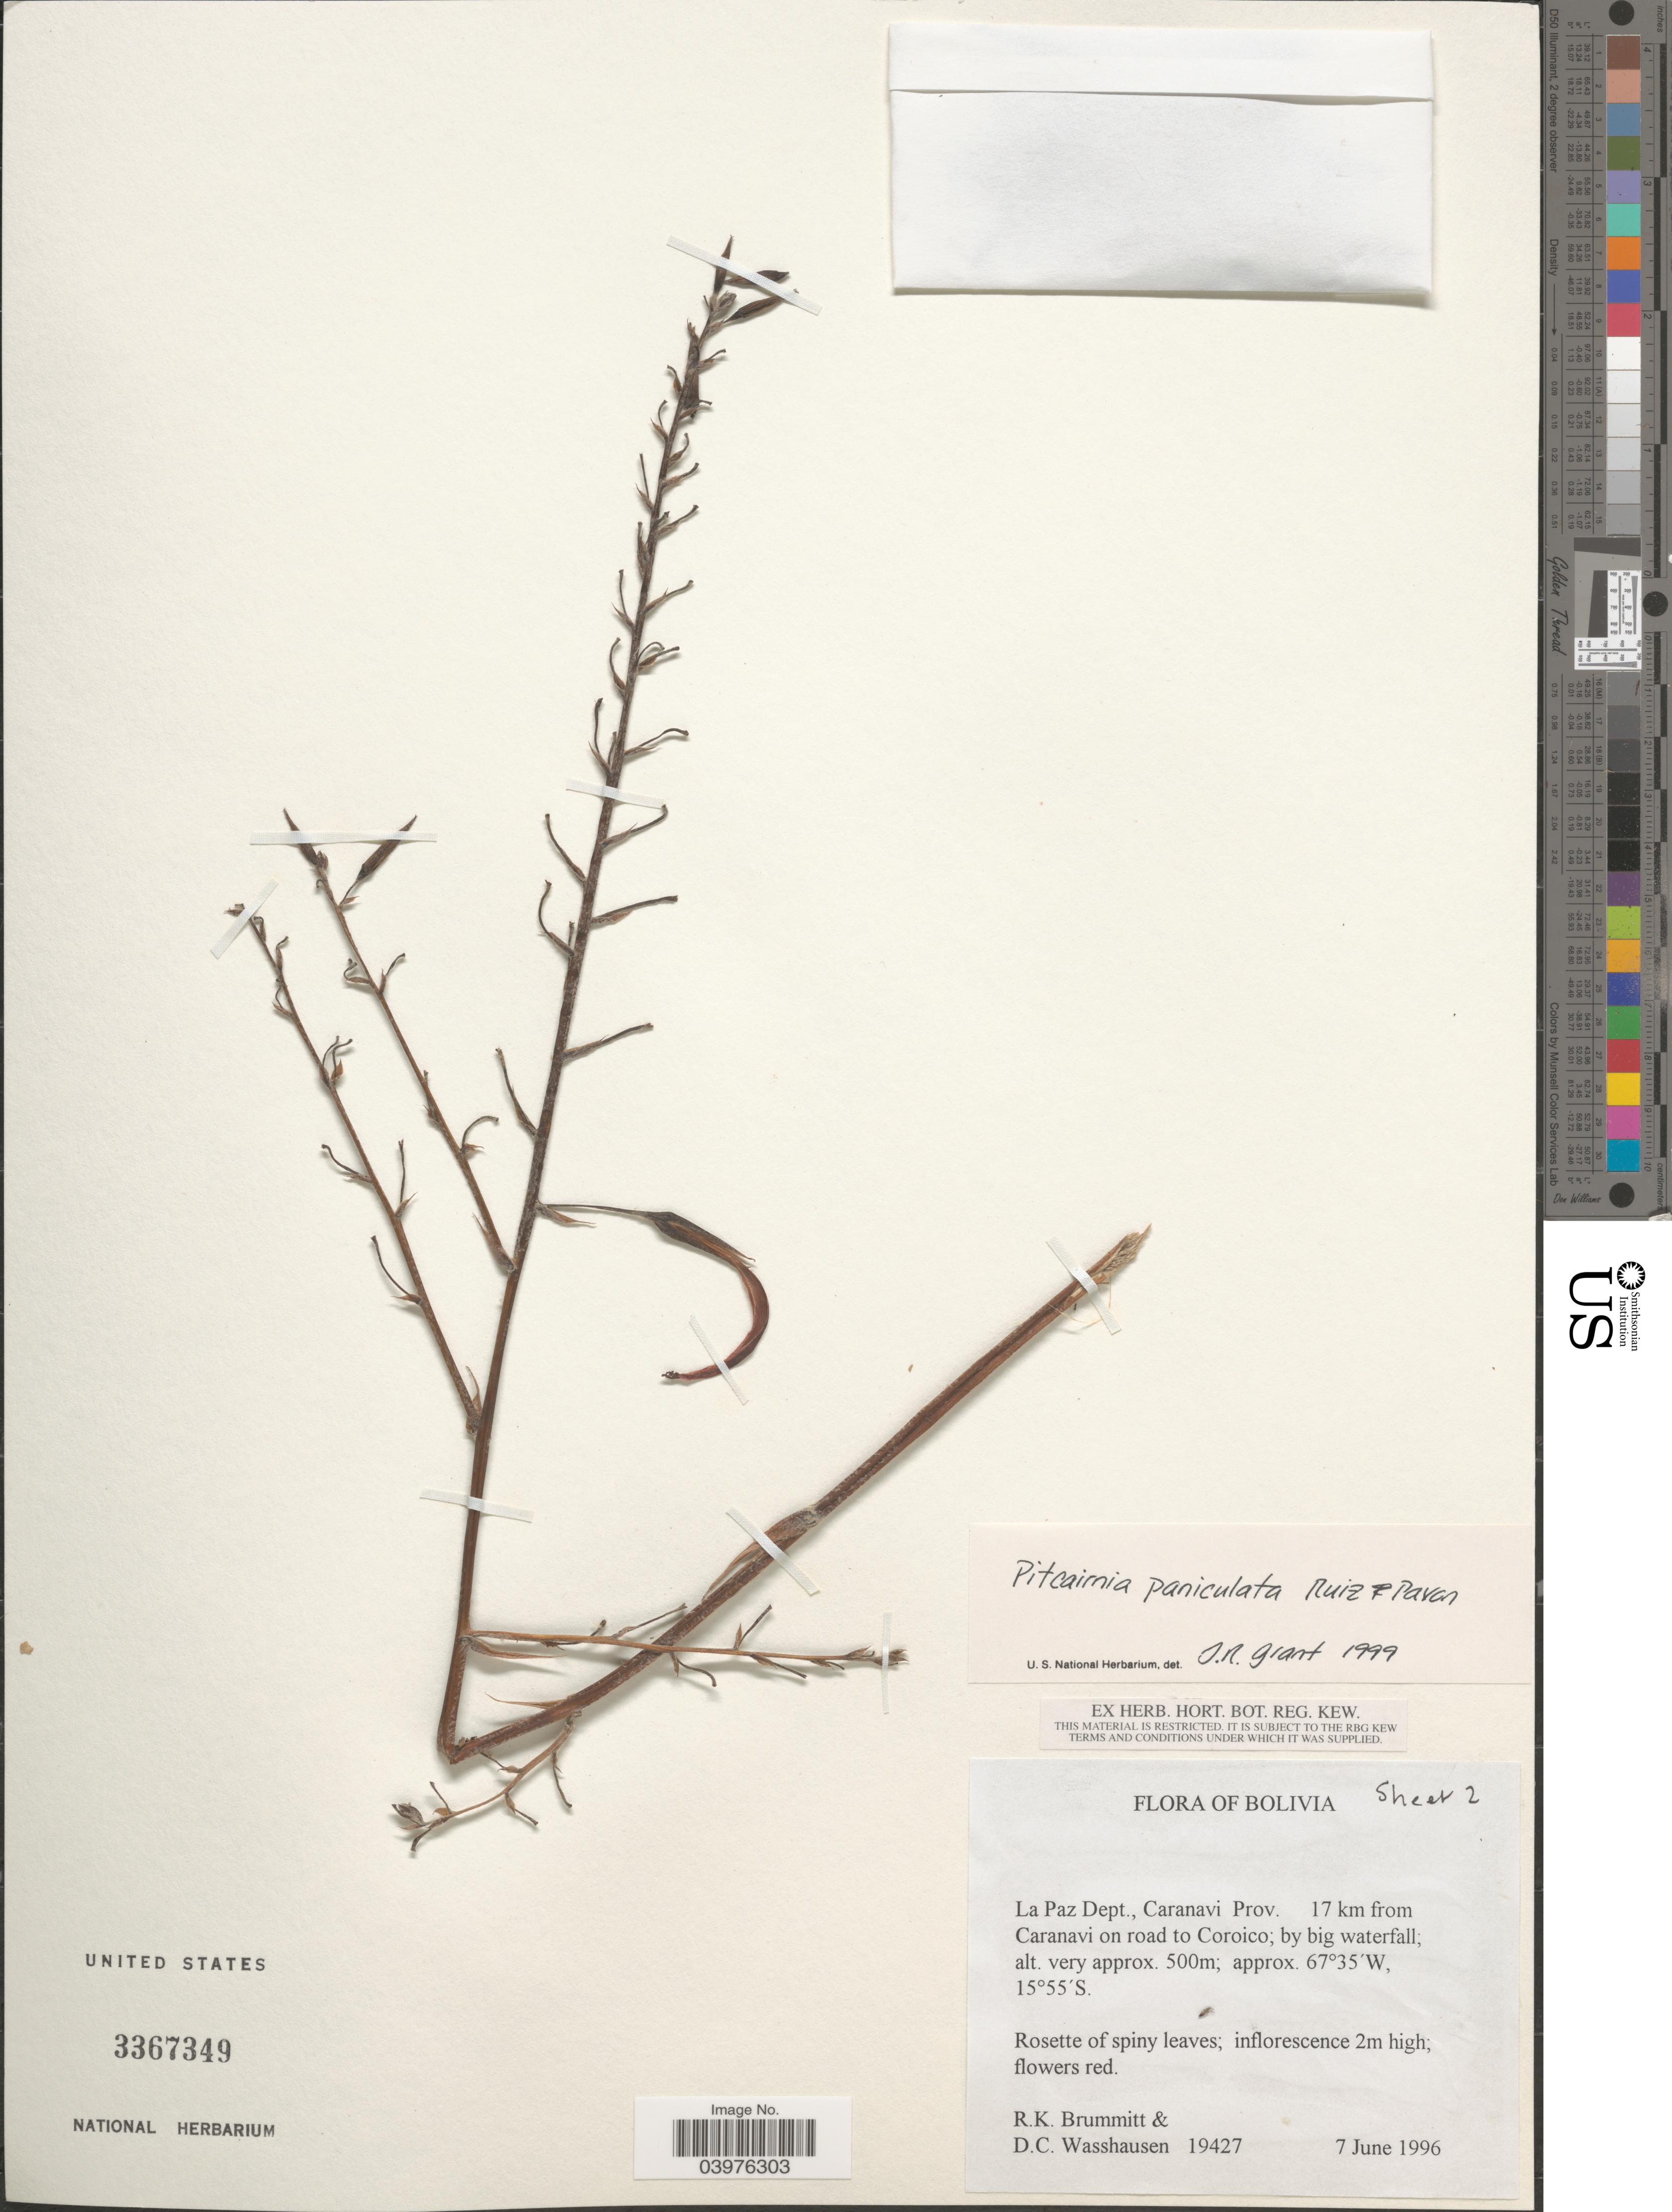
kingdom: Plantae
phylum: Tracheophyta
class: Liliopsida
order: Poales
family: Bromeliaceae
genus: Pitcairnia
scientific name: Pitcairnia paniculata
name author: (Ruiz & Pav.) Ruiz & Pav.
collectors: R. K. Brummitt & D. C. Wasshausen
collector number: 19427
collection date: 1996-06-07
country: Bolivia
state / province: La Paz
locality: La Paz Dept., Caranavi Prov. 17 km from Caranavi on road to Coroico; by big waterfall.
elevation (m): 500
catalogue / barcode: US 3367349